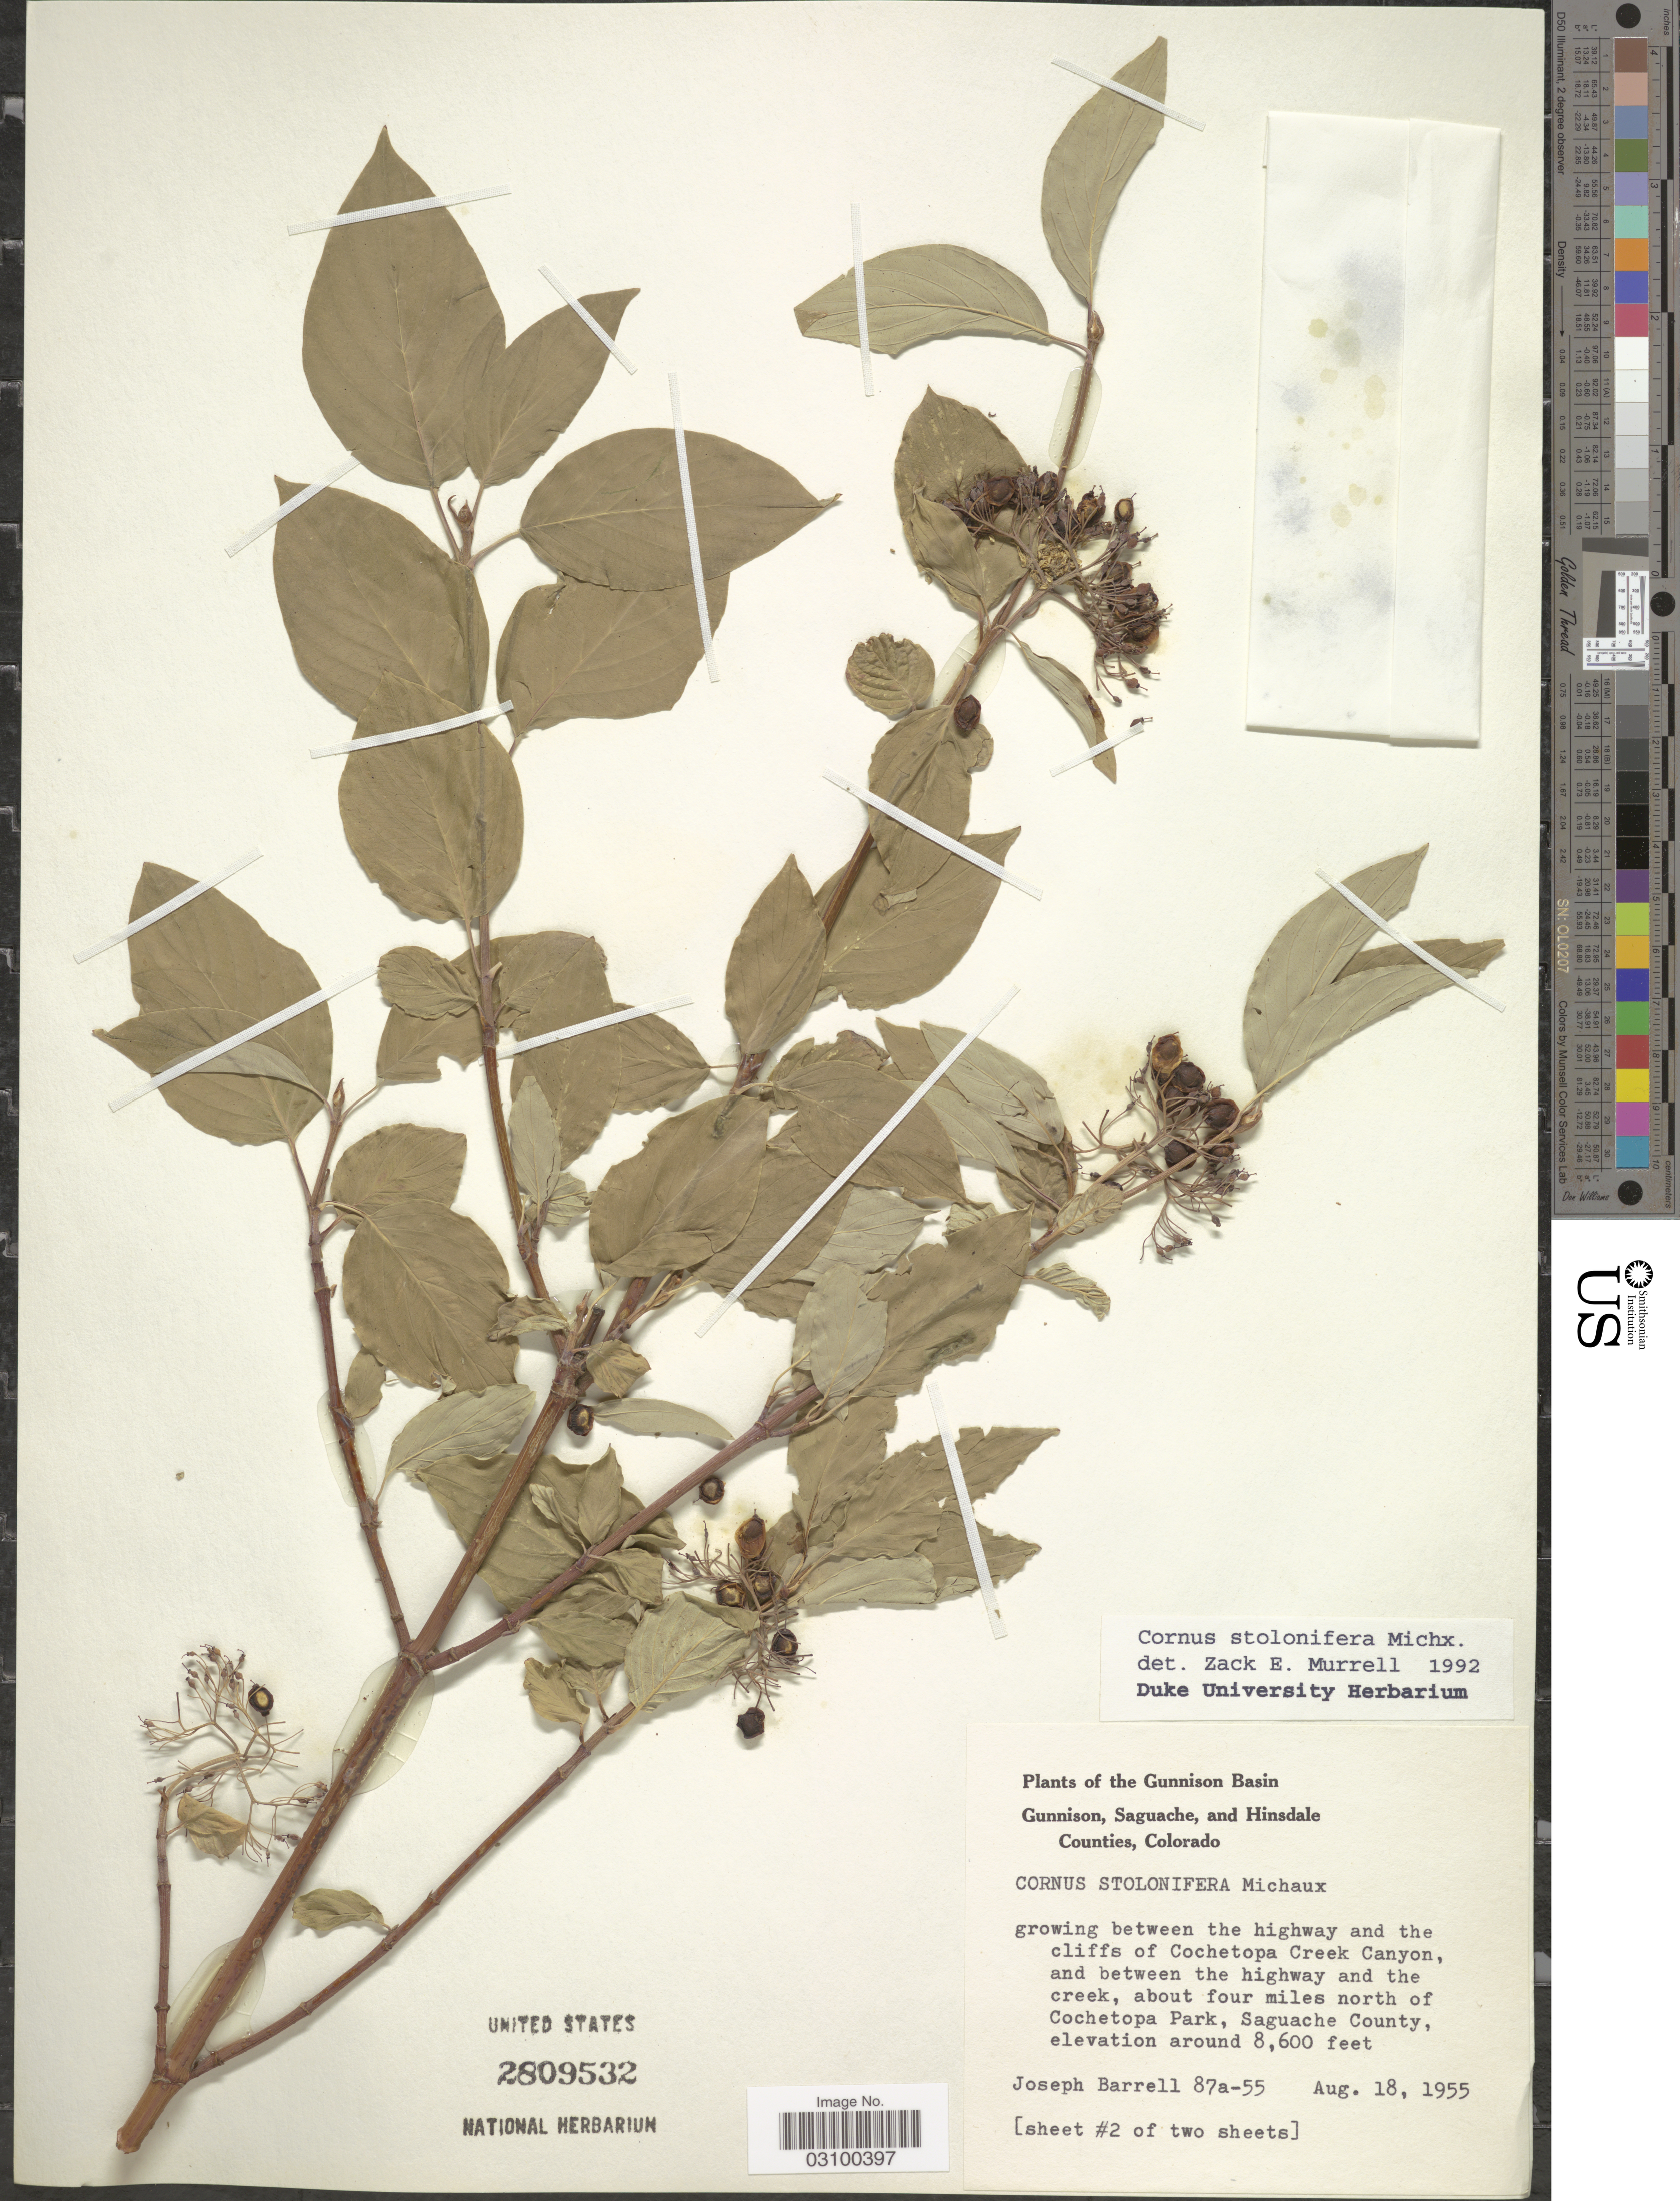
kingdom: Plantae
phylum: Tracheophyta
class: Magnoliopsida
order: Cornales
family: Cornaceae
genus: Cornus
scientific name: Cornus sericea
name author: L.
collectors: J. Barrell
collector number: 87a-55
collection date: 1955-08-18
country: United States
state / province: Colorado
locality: The Gunnison Basin. Between the highway and the cliffs of Cochetopa Creek Canyon, and between the highway and the creek, about four miles north of Cochetopa Park, Saguache County.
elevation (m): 2621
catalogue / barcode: US 2809532